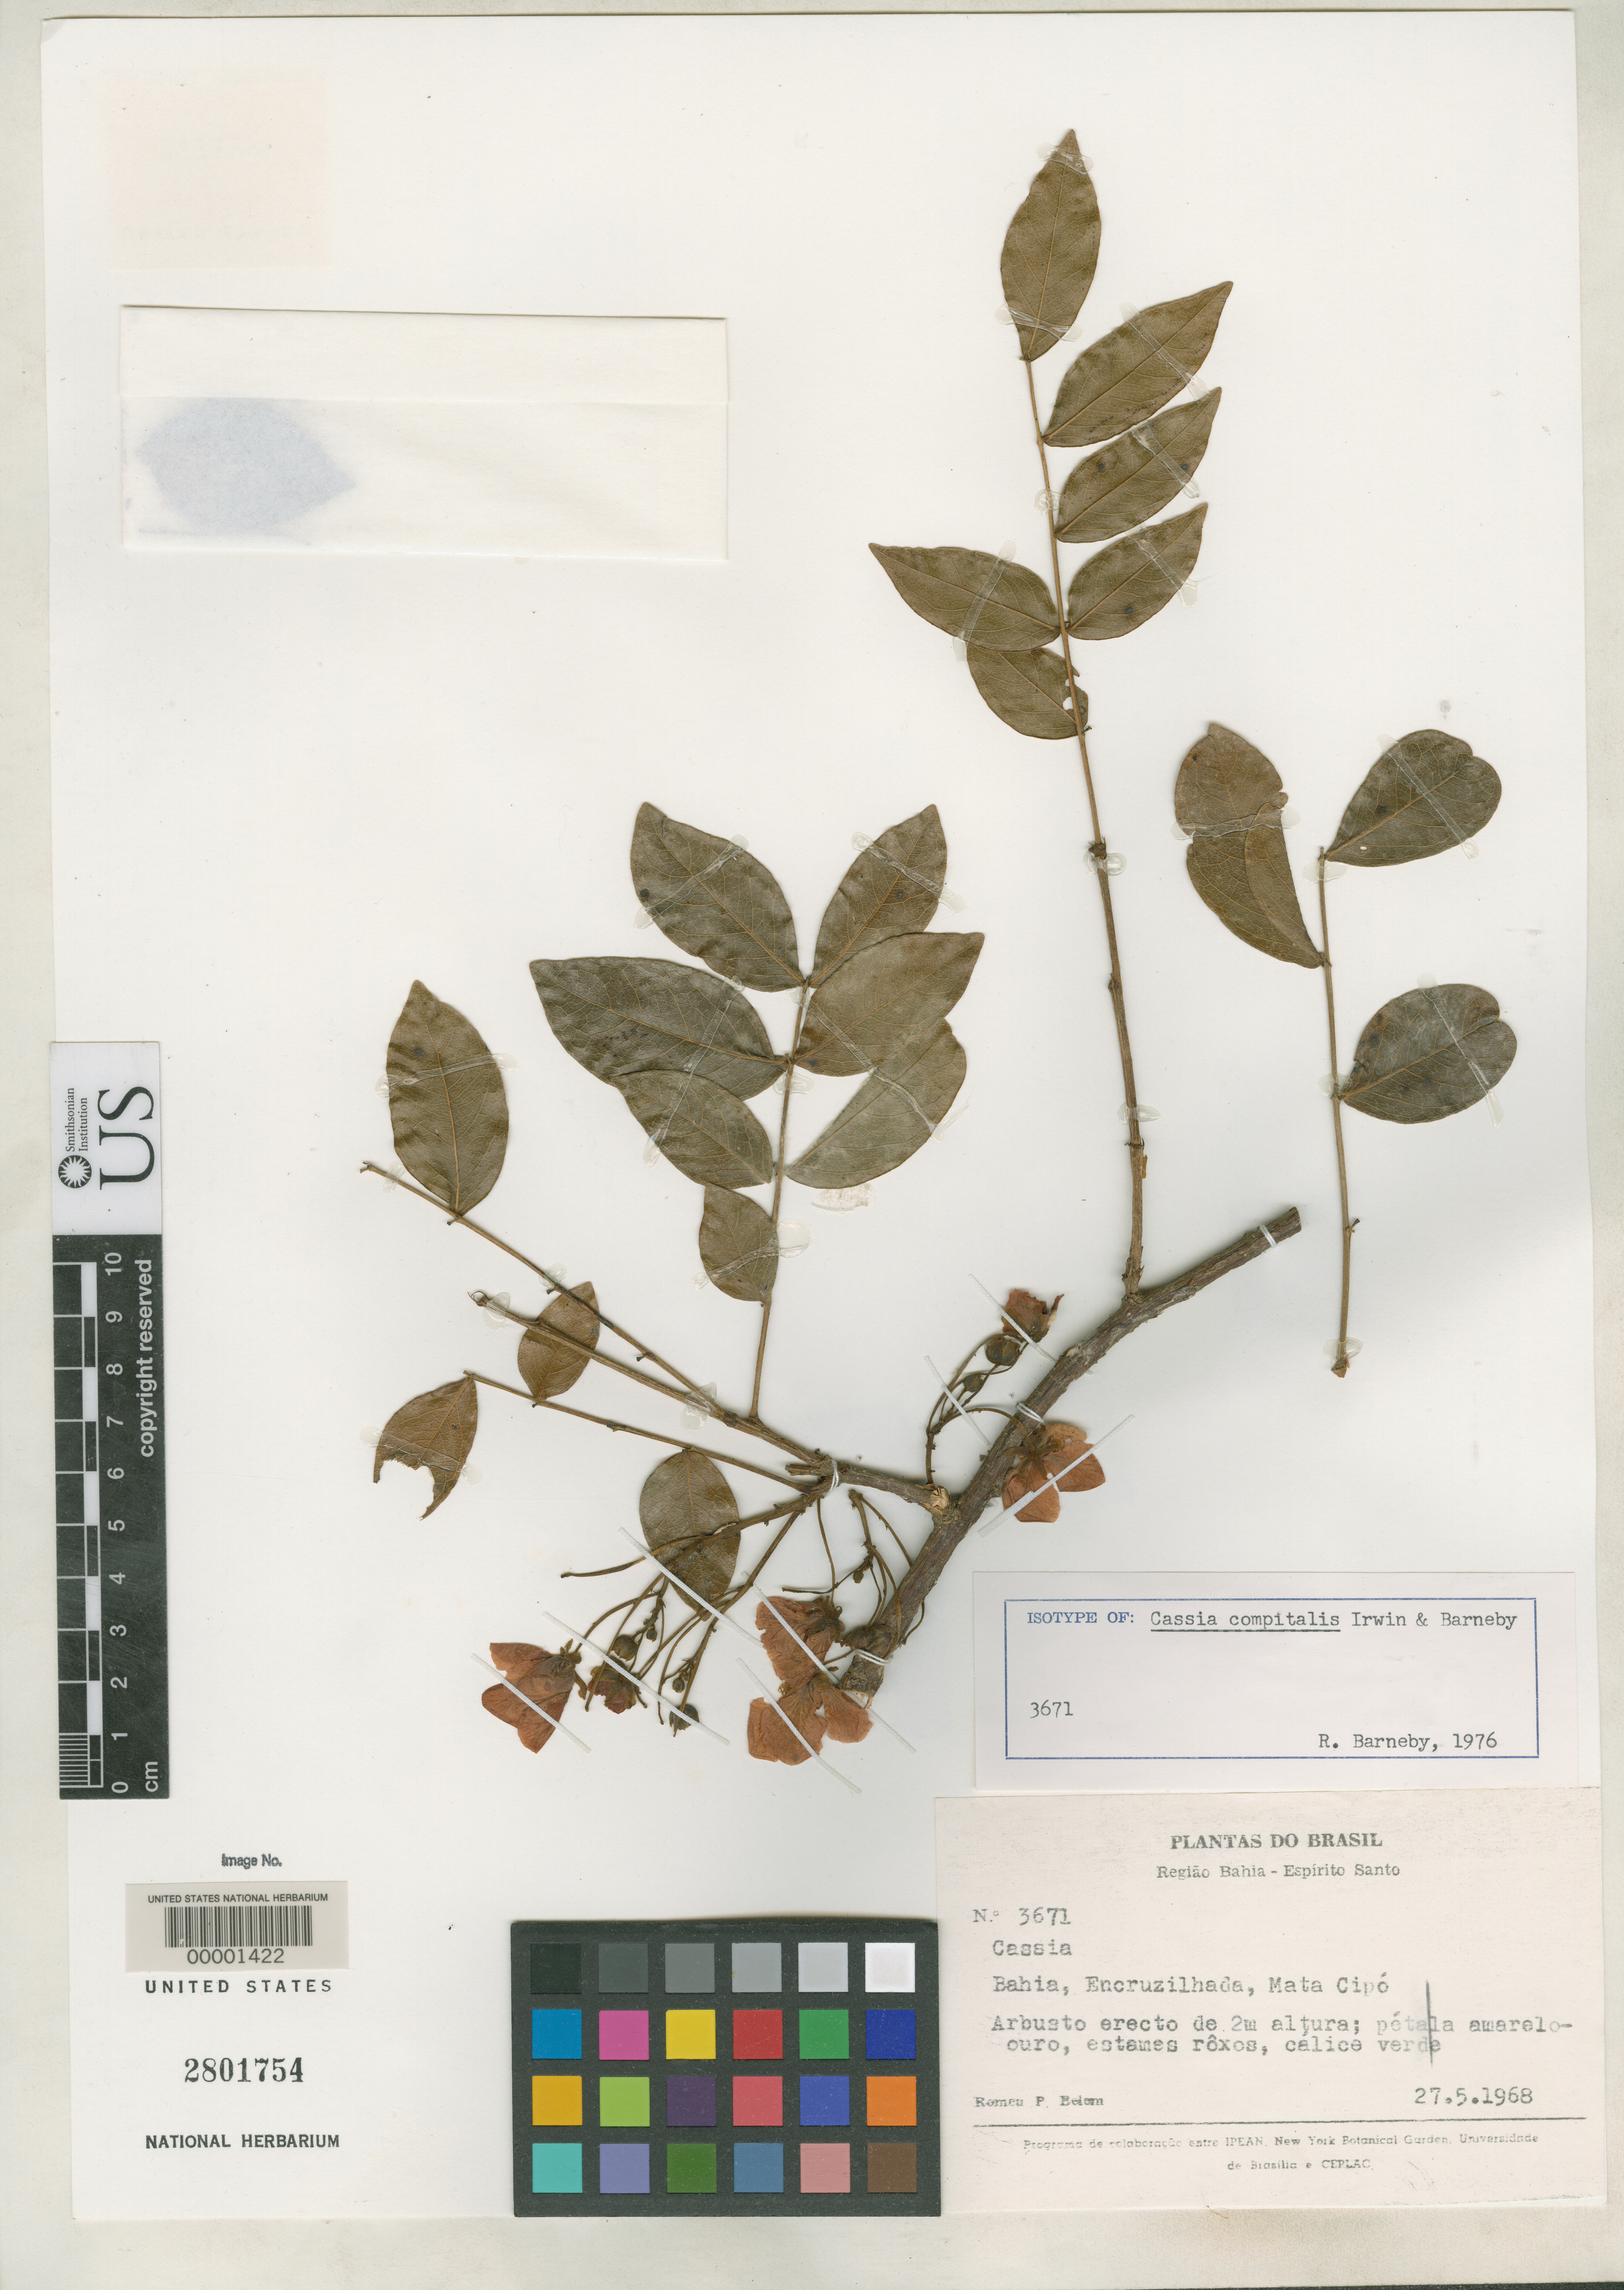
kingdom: Plantae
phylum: Tracheophyta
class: Magnoliopsida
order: Fabales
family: Fabaceae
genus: Cassia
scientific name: Cassia compitalis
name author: H.S. Irwin & Barneby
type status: Isotype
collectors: R. P. Belém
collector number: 3671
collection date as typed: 27 May 1968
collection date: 1968-05-27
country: Brazil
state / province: Bahia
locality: Encruzilhada, mata Cipo.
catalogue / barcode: US 2801754